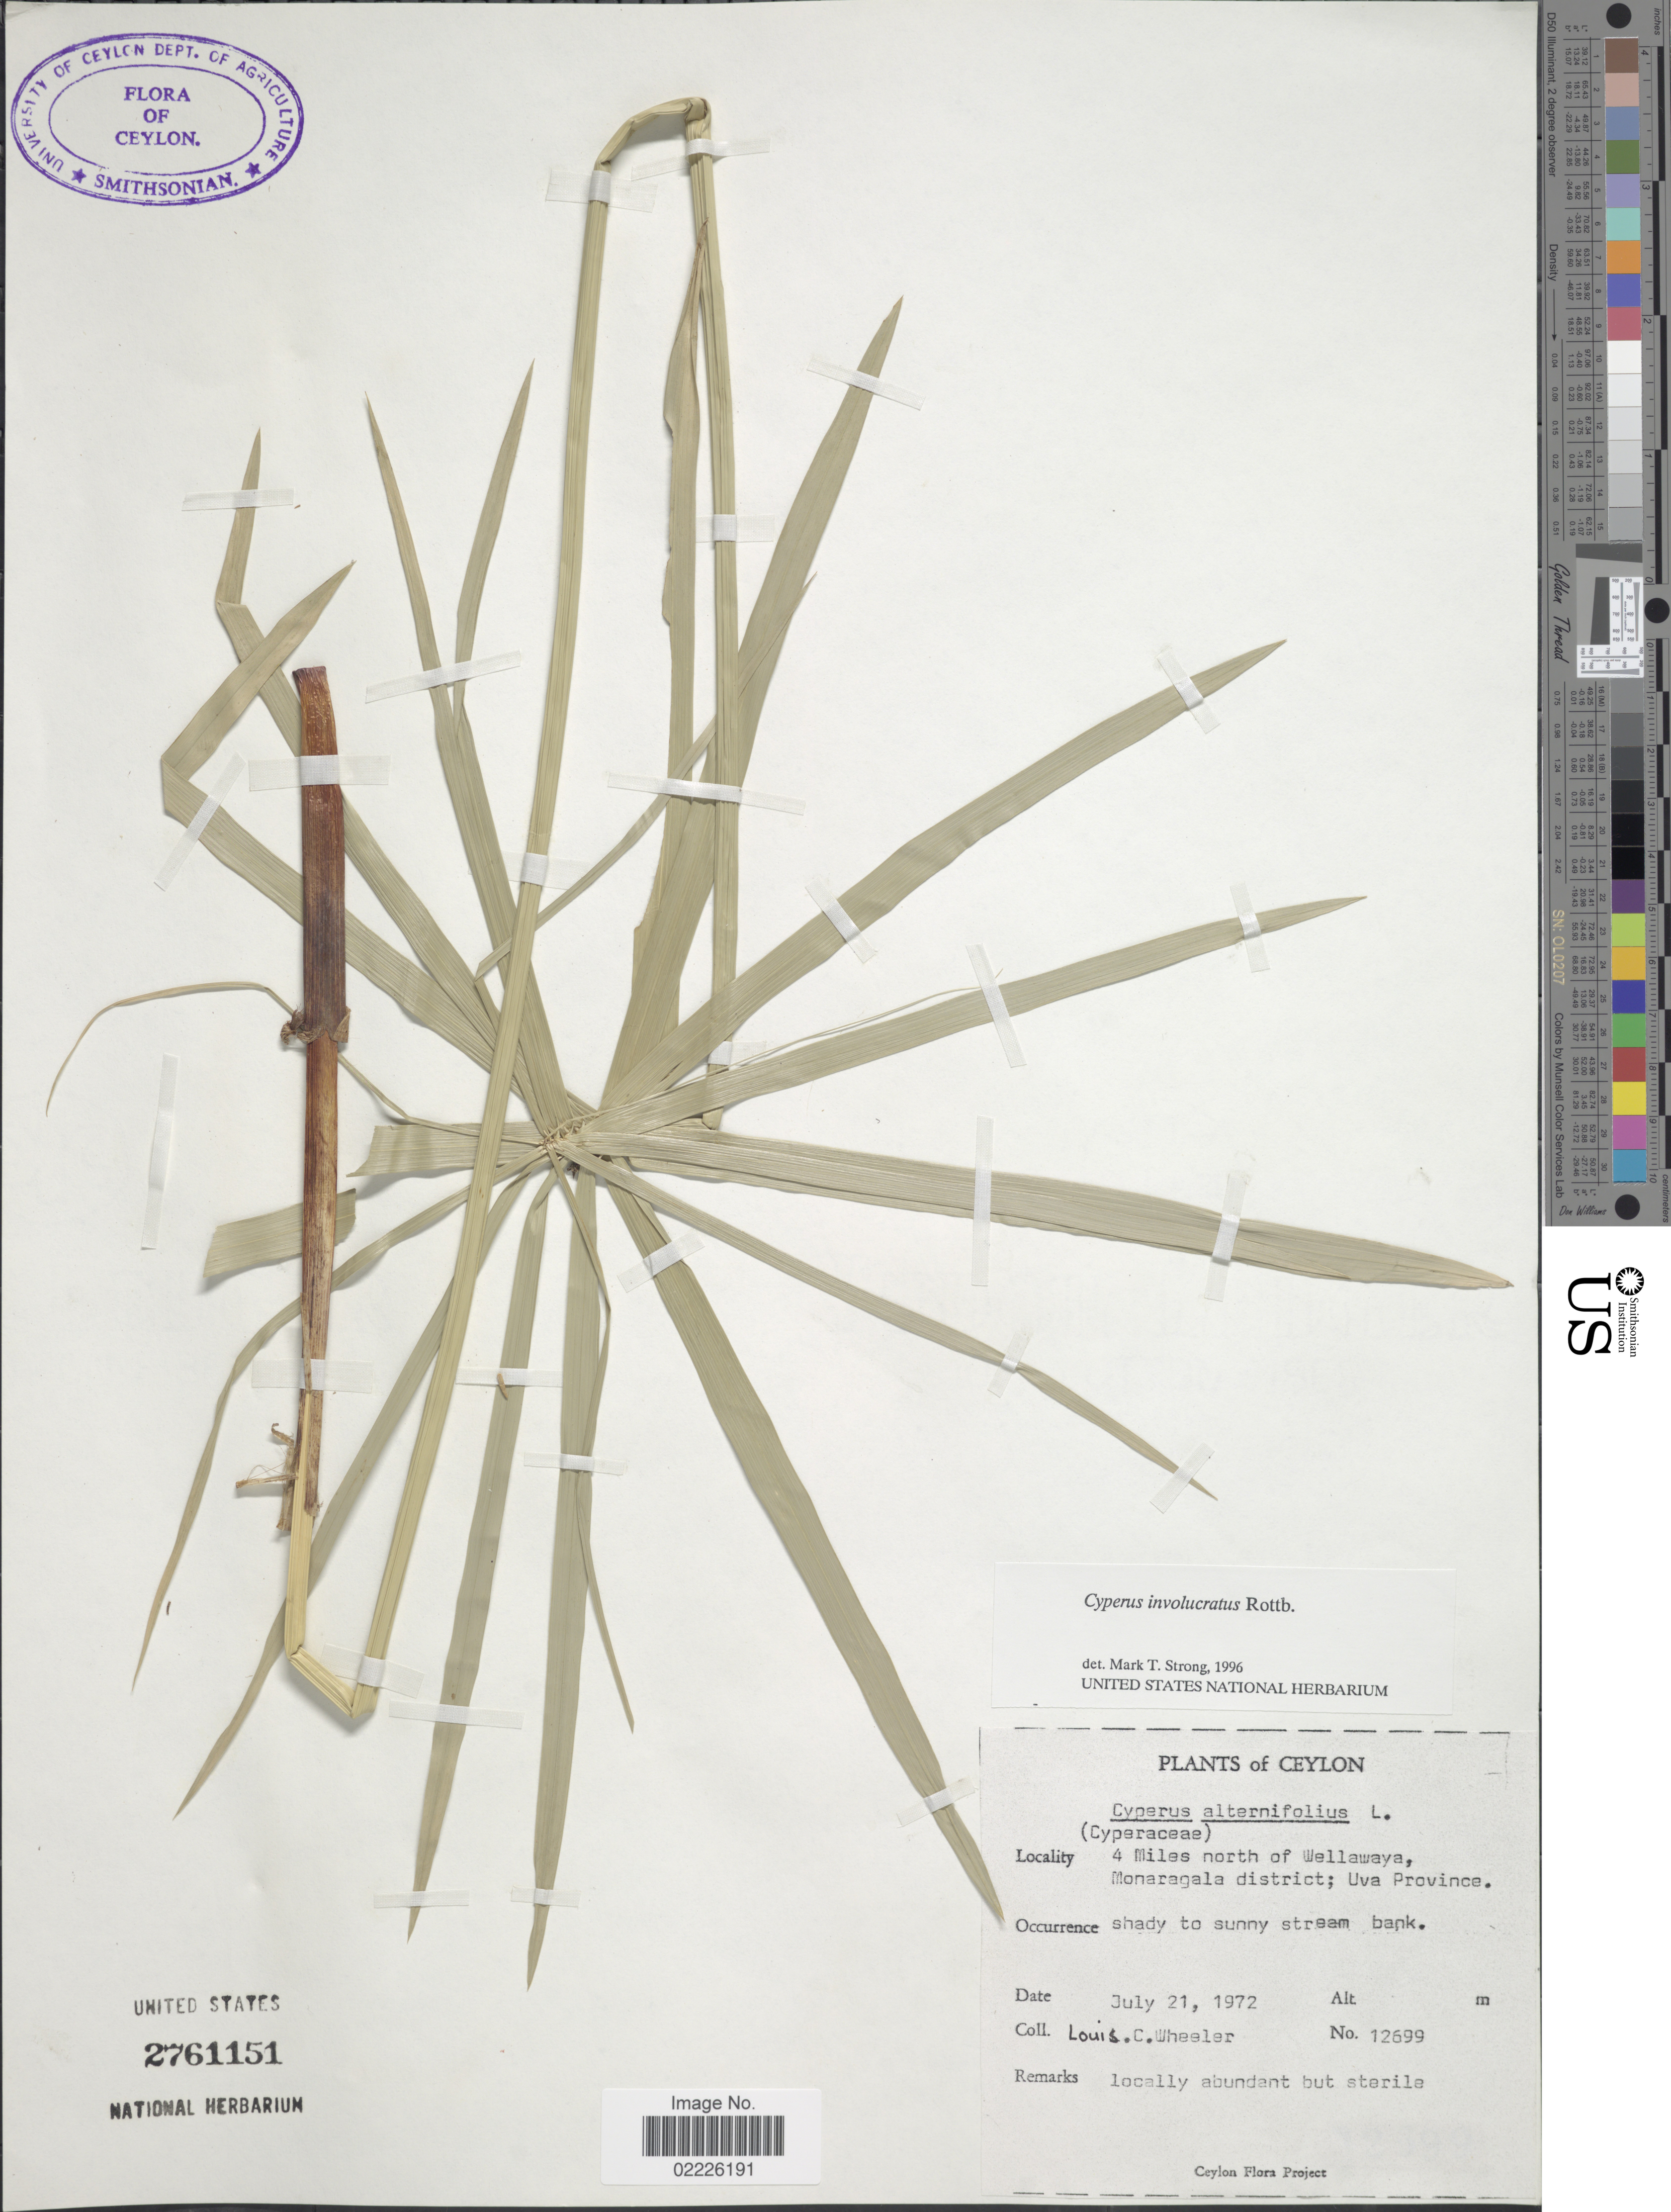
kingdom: Plantae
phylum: Tracheophyta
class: Liliopsida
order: Poales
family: Cyperaceae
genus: Cyperus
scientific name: Cyperus involucratus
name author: Rottb.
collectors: L. C. Wheeler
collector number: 12699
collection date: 1972-07-21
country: Sri Lanka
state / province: Uva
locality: Ceylon, 4 miles north of Wellawaya, Monaragala district, Uva Province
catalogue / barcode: US 2761151